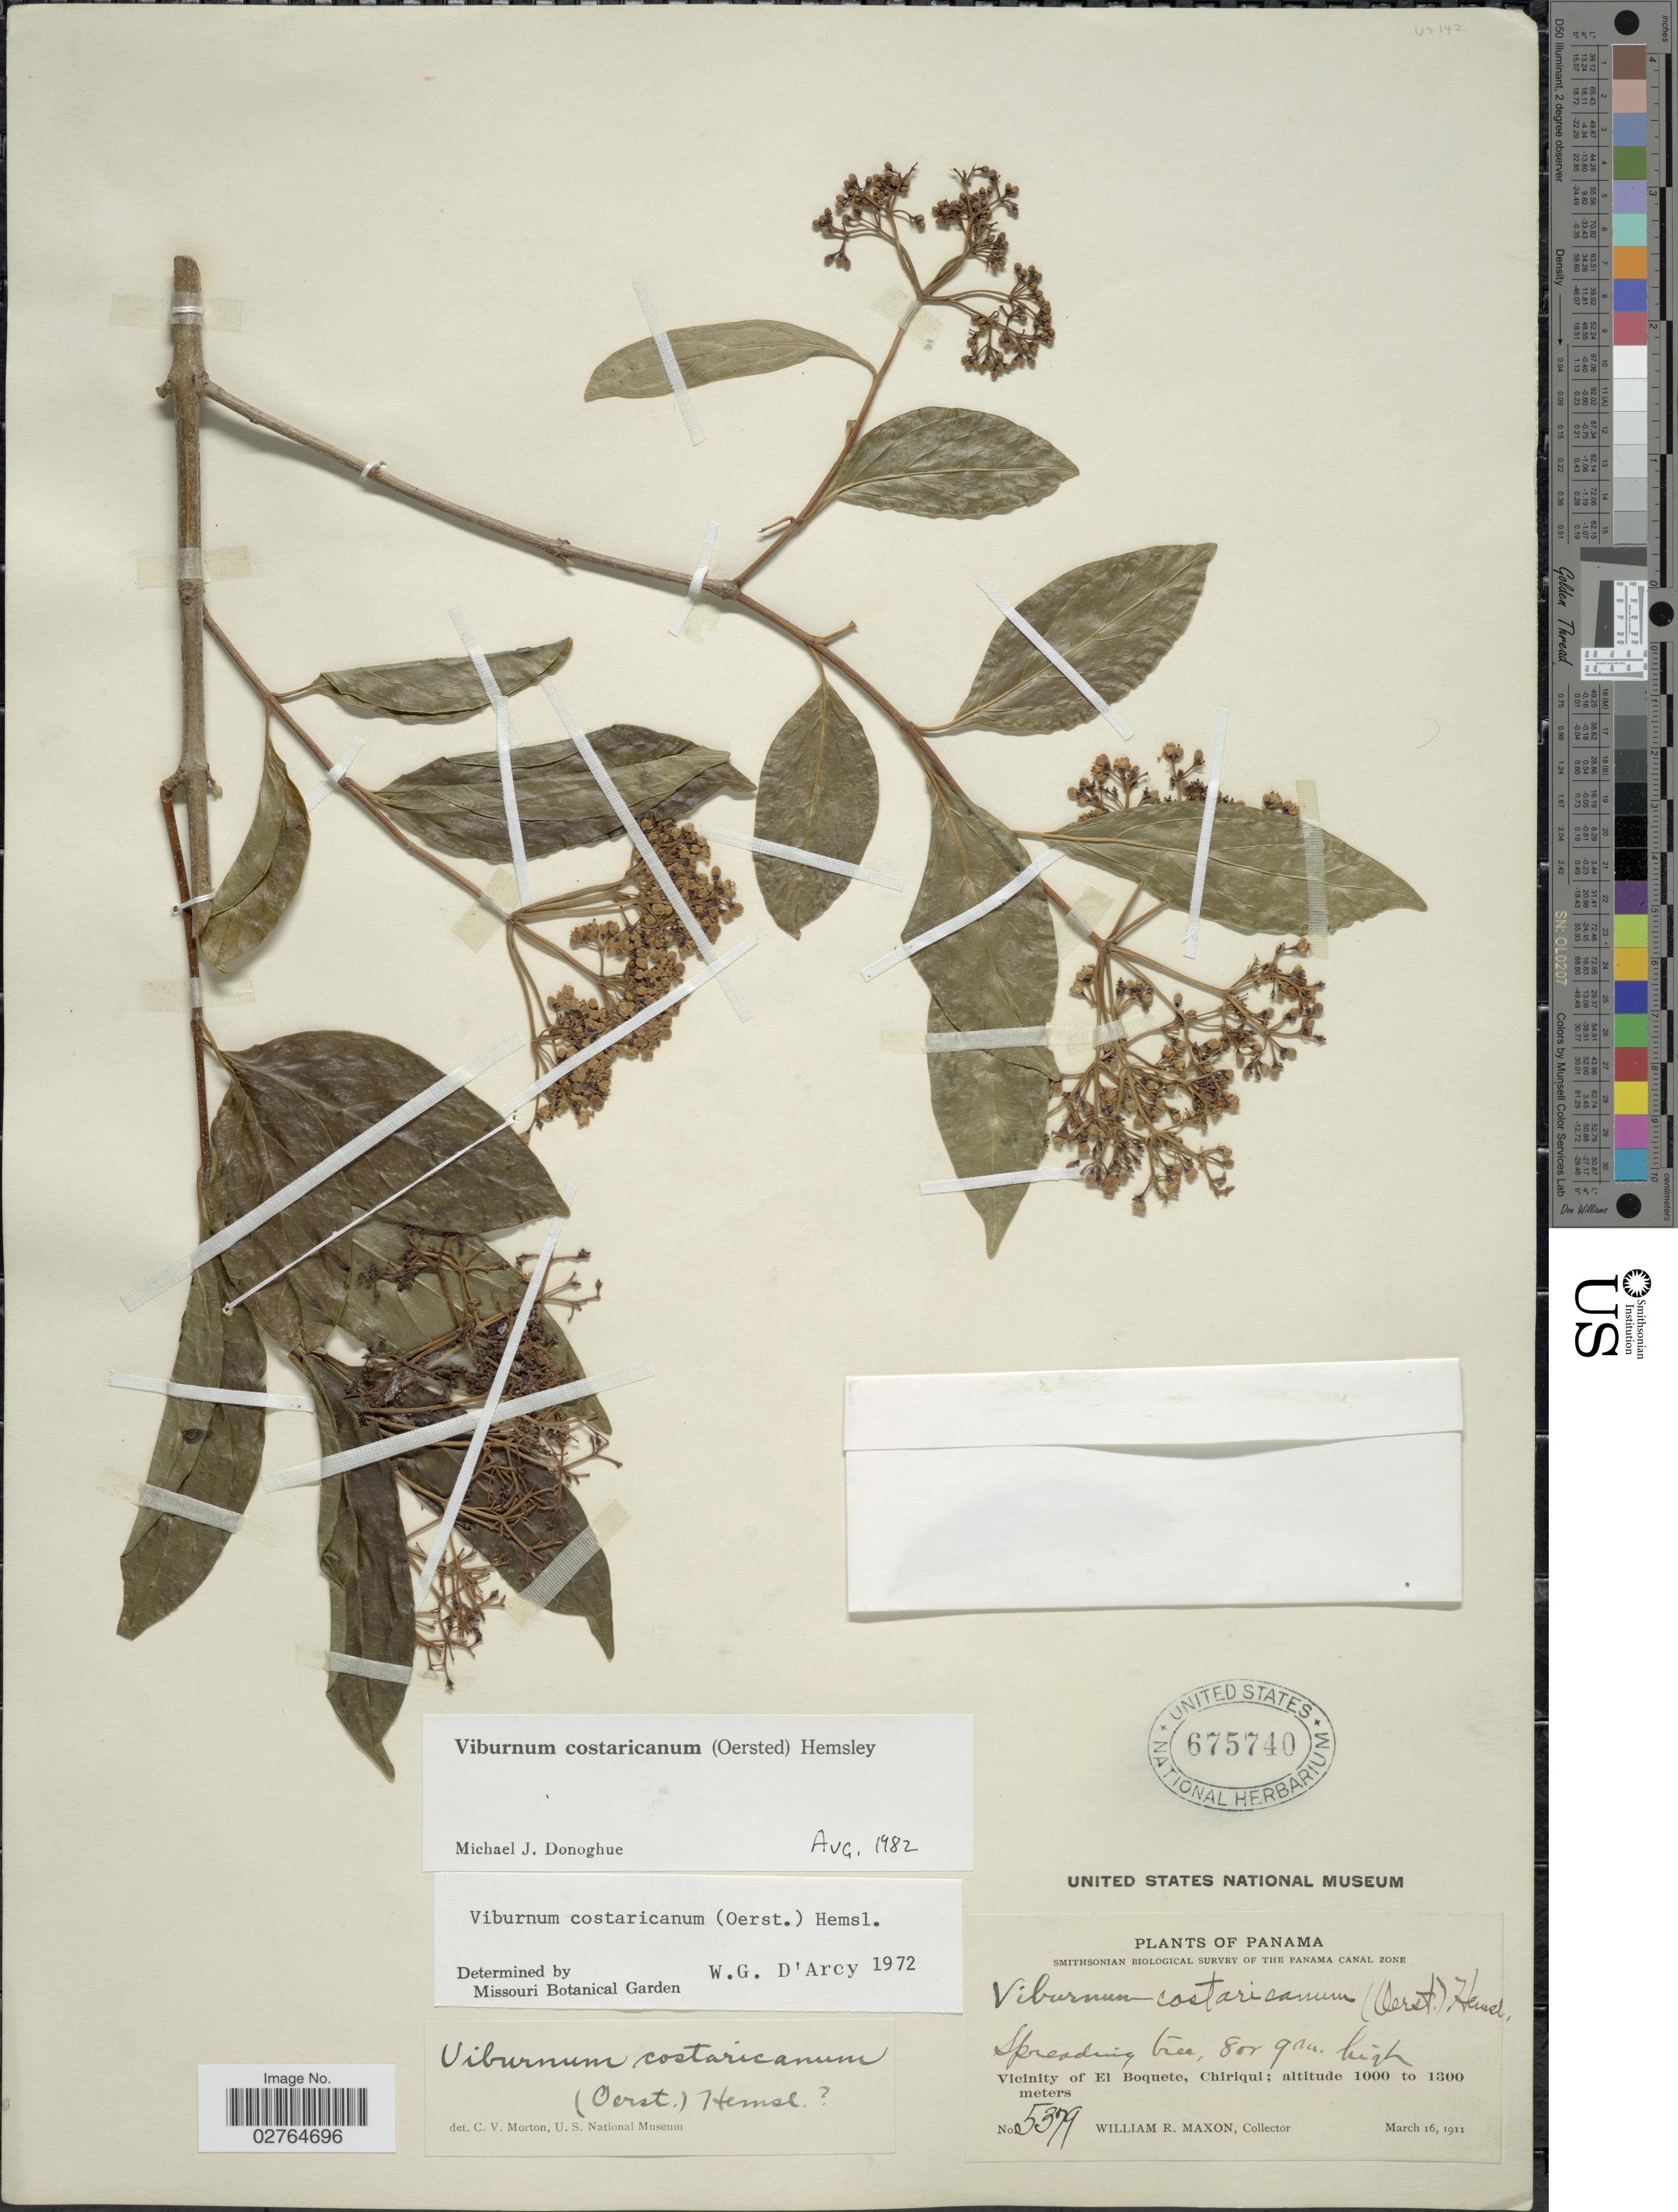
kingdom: Plantae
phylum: Tracheophyta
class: Magnoliopsida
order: Dipsacales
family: Viburnaceae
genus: Viburnum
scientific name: Viburnum costaricanum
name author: (Oerst.) Hemsl.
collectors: W. R. Maxon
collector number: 5379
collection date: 1911-03-16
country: Panama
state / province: Chiriqui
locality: Vicinity of El Boquete.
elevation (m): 1000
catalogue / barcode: US 675740